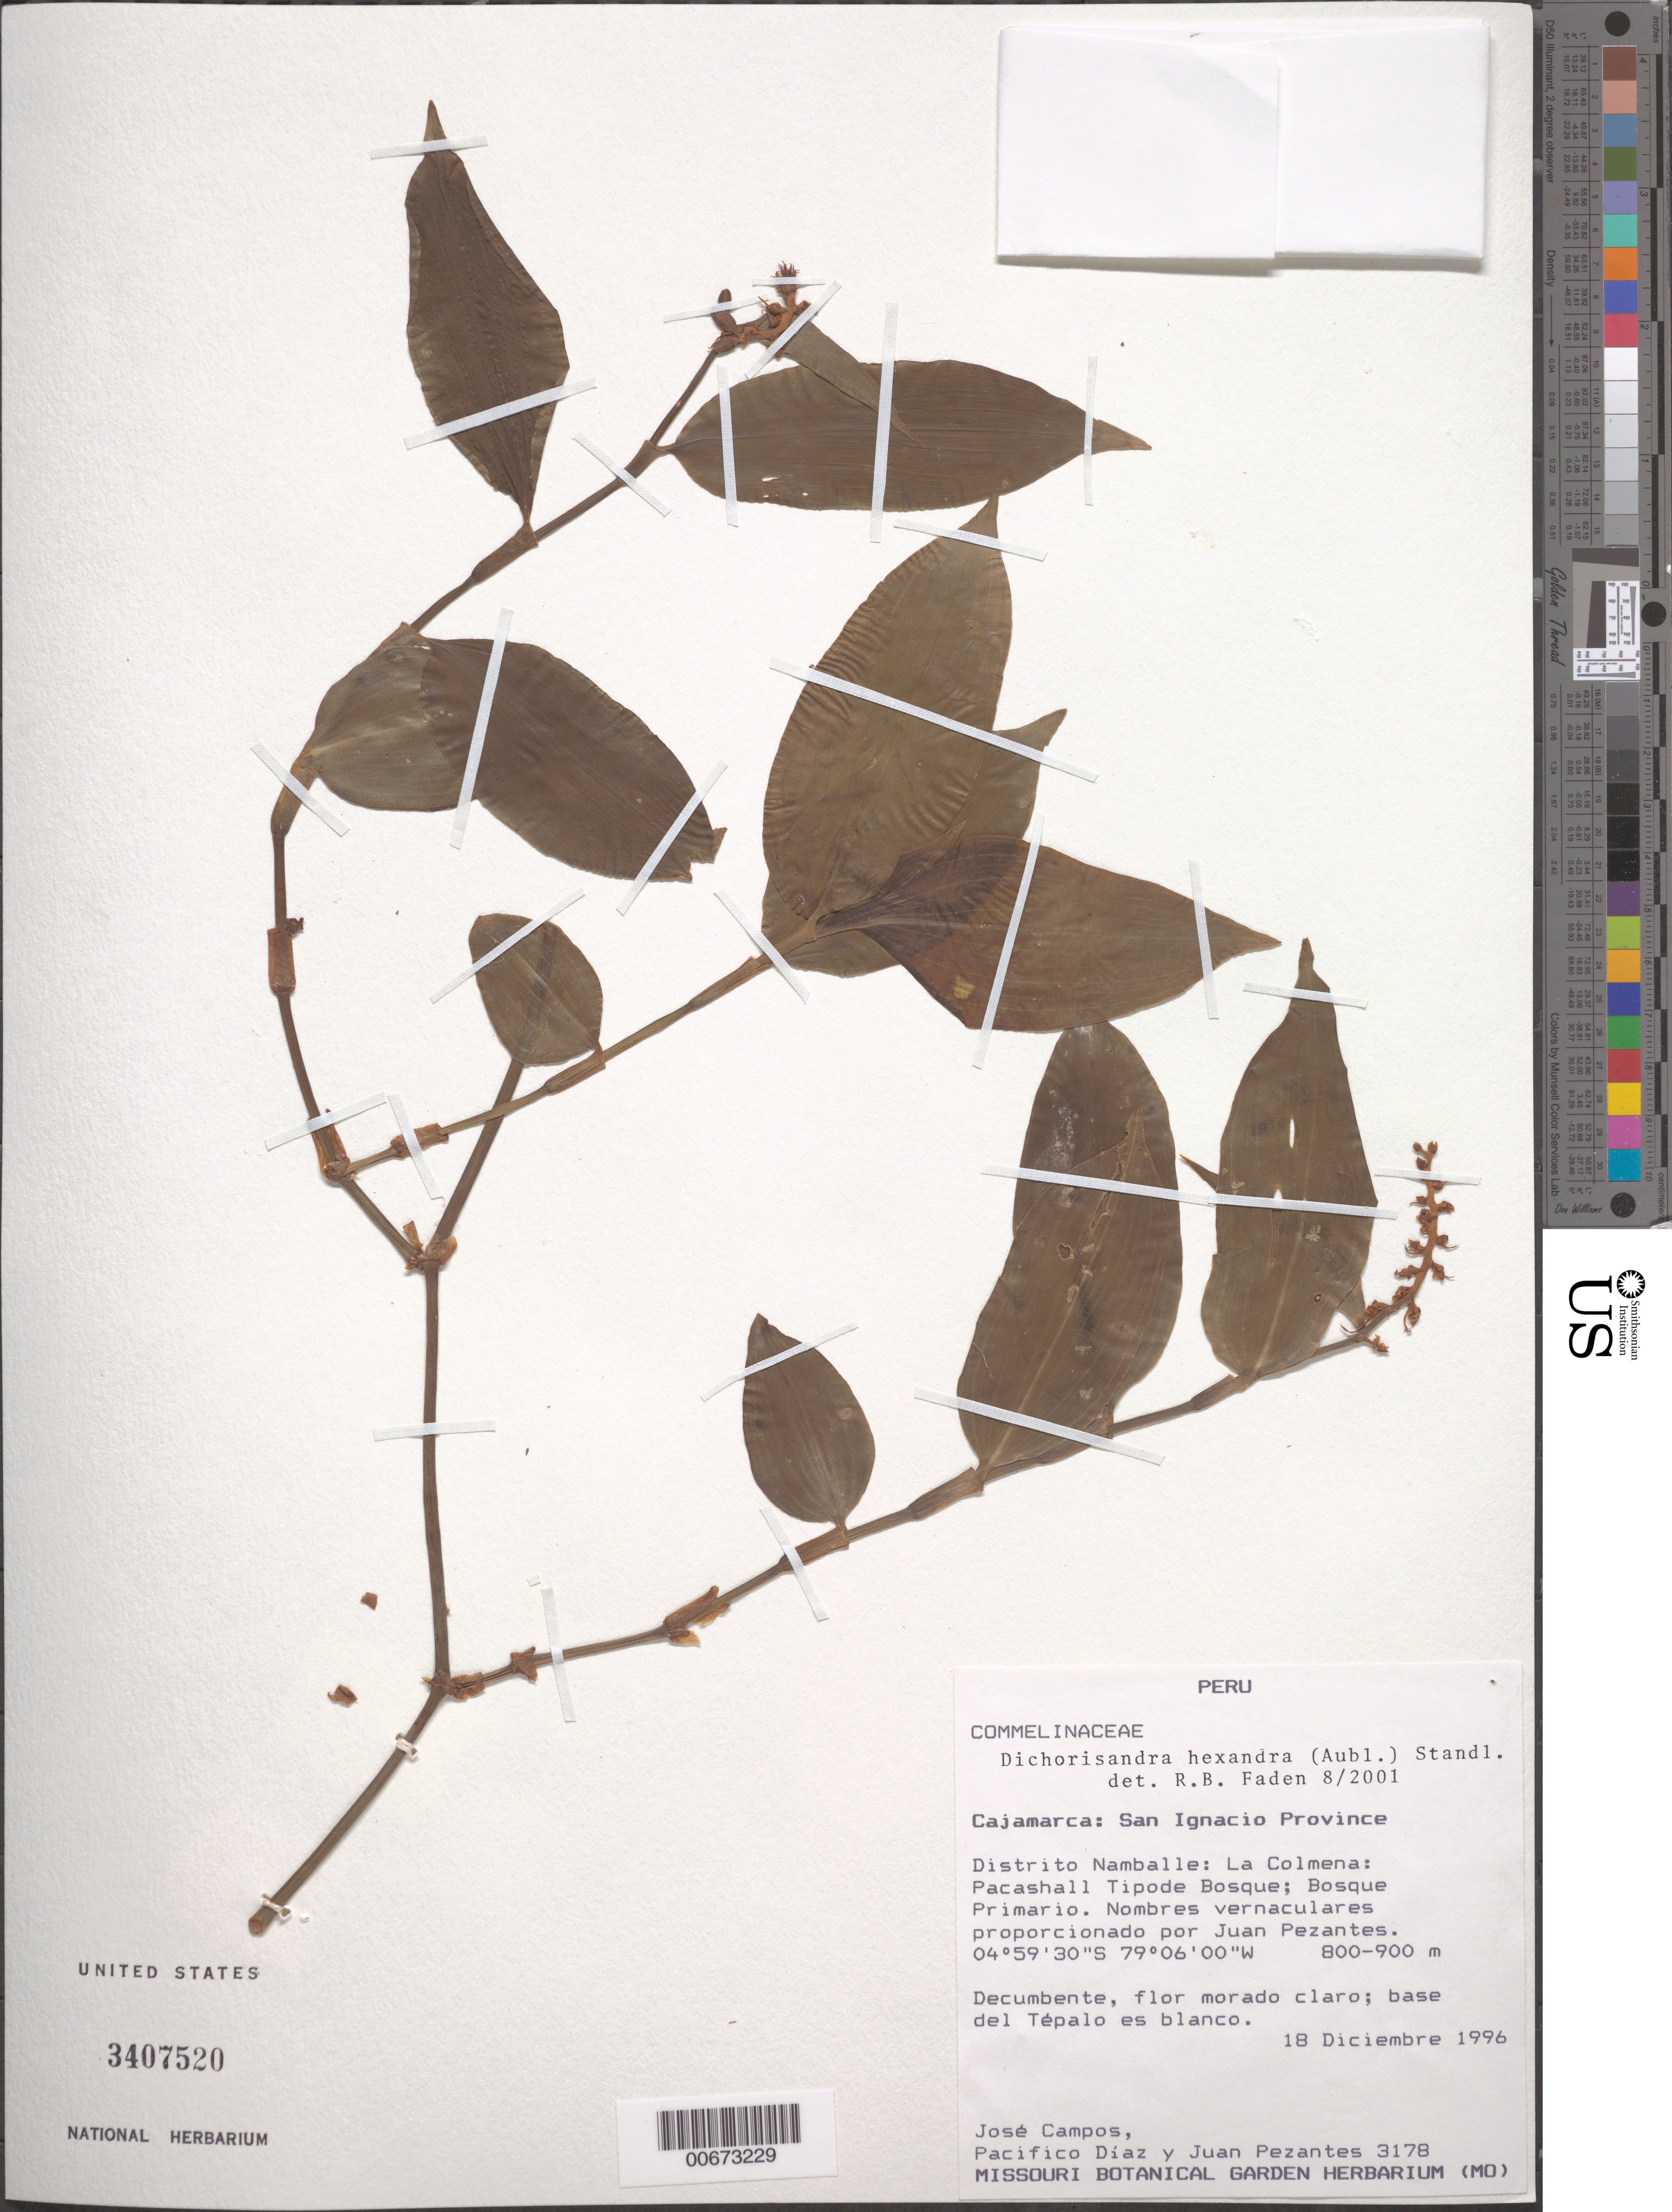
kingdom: Plantae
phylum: Tracheophyta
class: Liliopsida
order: Commelinales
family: Commelinaceae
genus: Dichorisandra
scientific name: Dichorisandra hexandra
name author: (Aubl.) Standl.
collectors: J. Campos, W. Díaz P. & J. Pezantes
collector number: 3178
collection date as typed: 18 Dec 1996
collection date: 1996-12-18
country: Peru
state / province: Cajamarca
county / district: San Ignacio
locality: Namballe, La Colmena, Pacashall Tripode Bosque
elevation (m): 800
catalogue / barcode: US 3407520